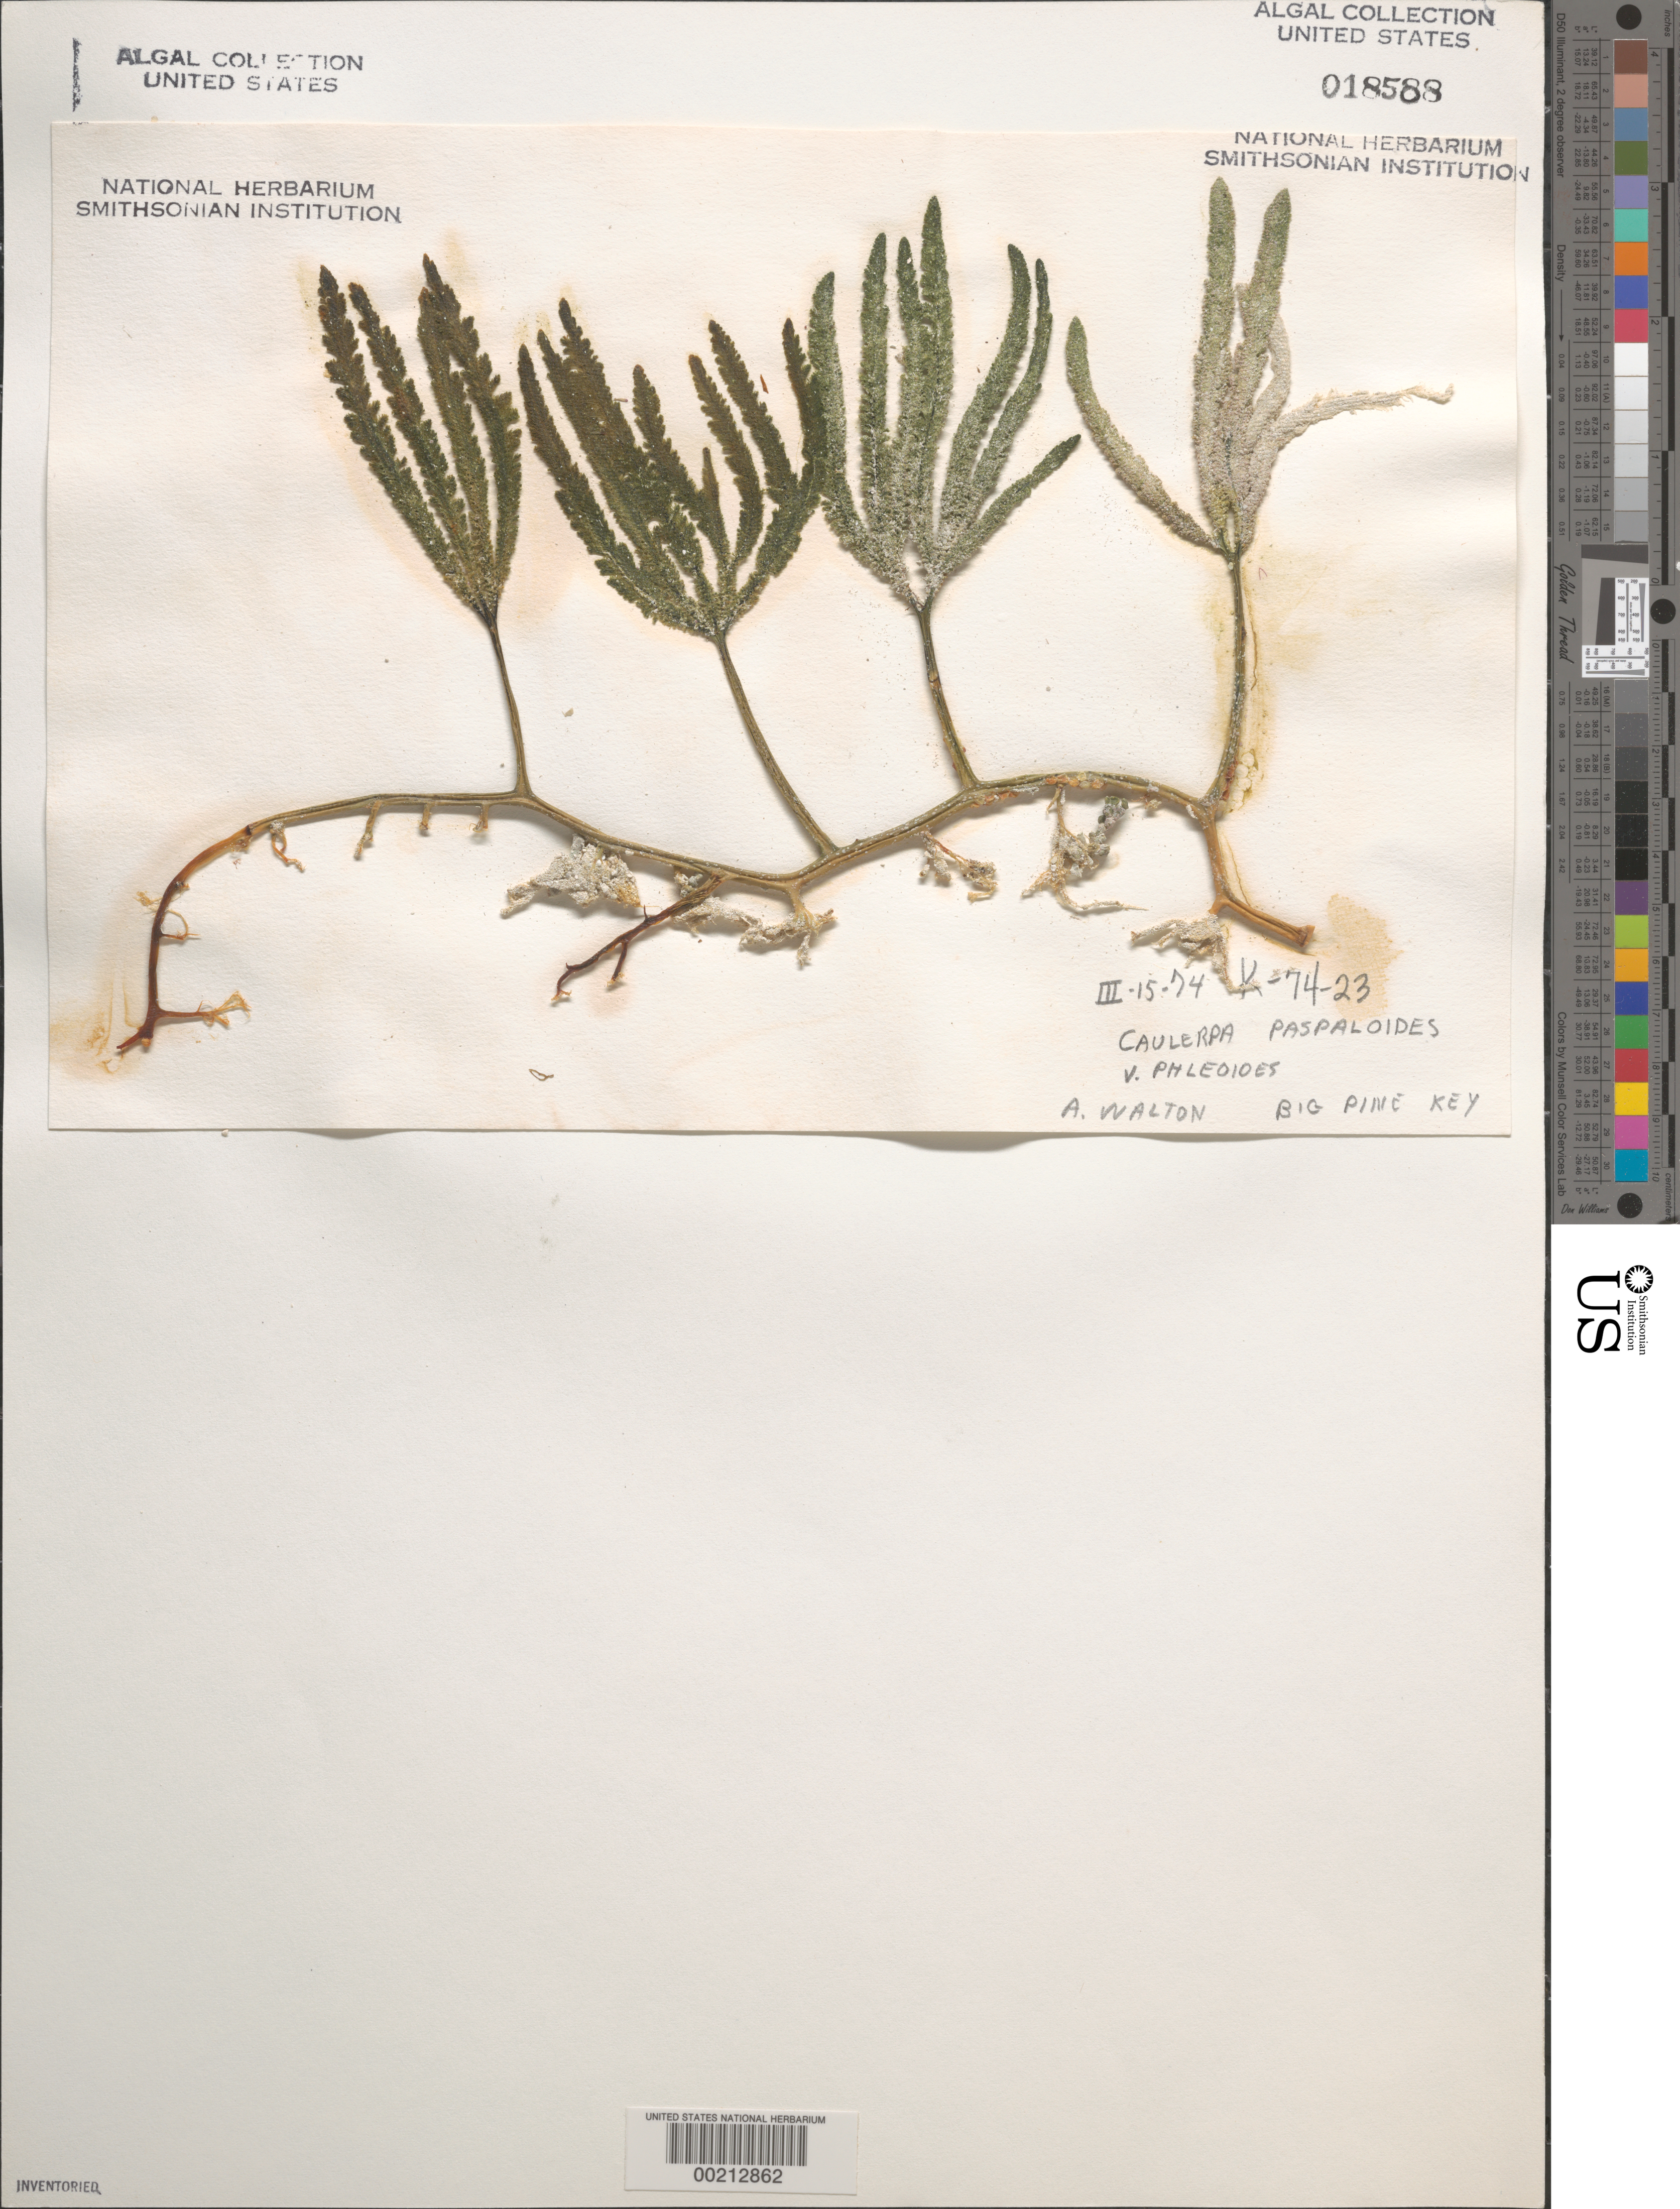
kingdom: Plantae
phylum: Chlorophyta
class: Ulvophyceae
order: Bryopsidales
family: Caulerpaceae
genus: Caulerpa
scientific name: Caulerpa paspaloides var. phleoides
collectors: A. Walton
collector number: K-74-23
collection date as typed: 15 Mar 1974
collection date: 1974-03-15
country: United States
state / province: Florida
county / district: Monroe County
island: Big Pine Key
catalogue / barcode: US 18588